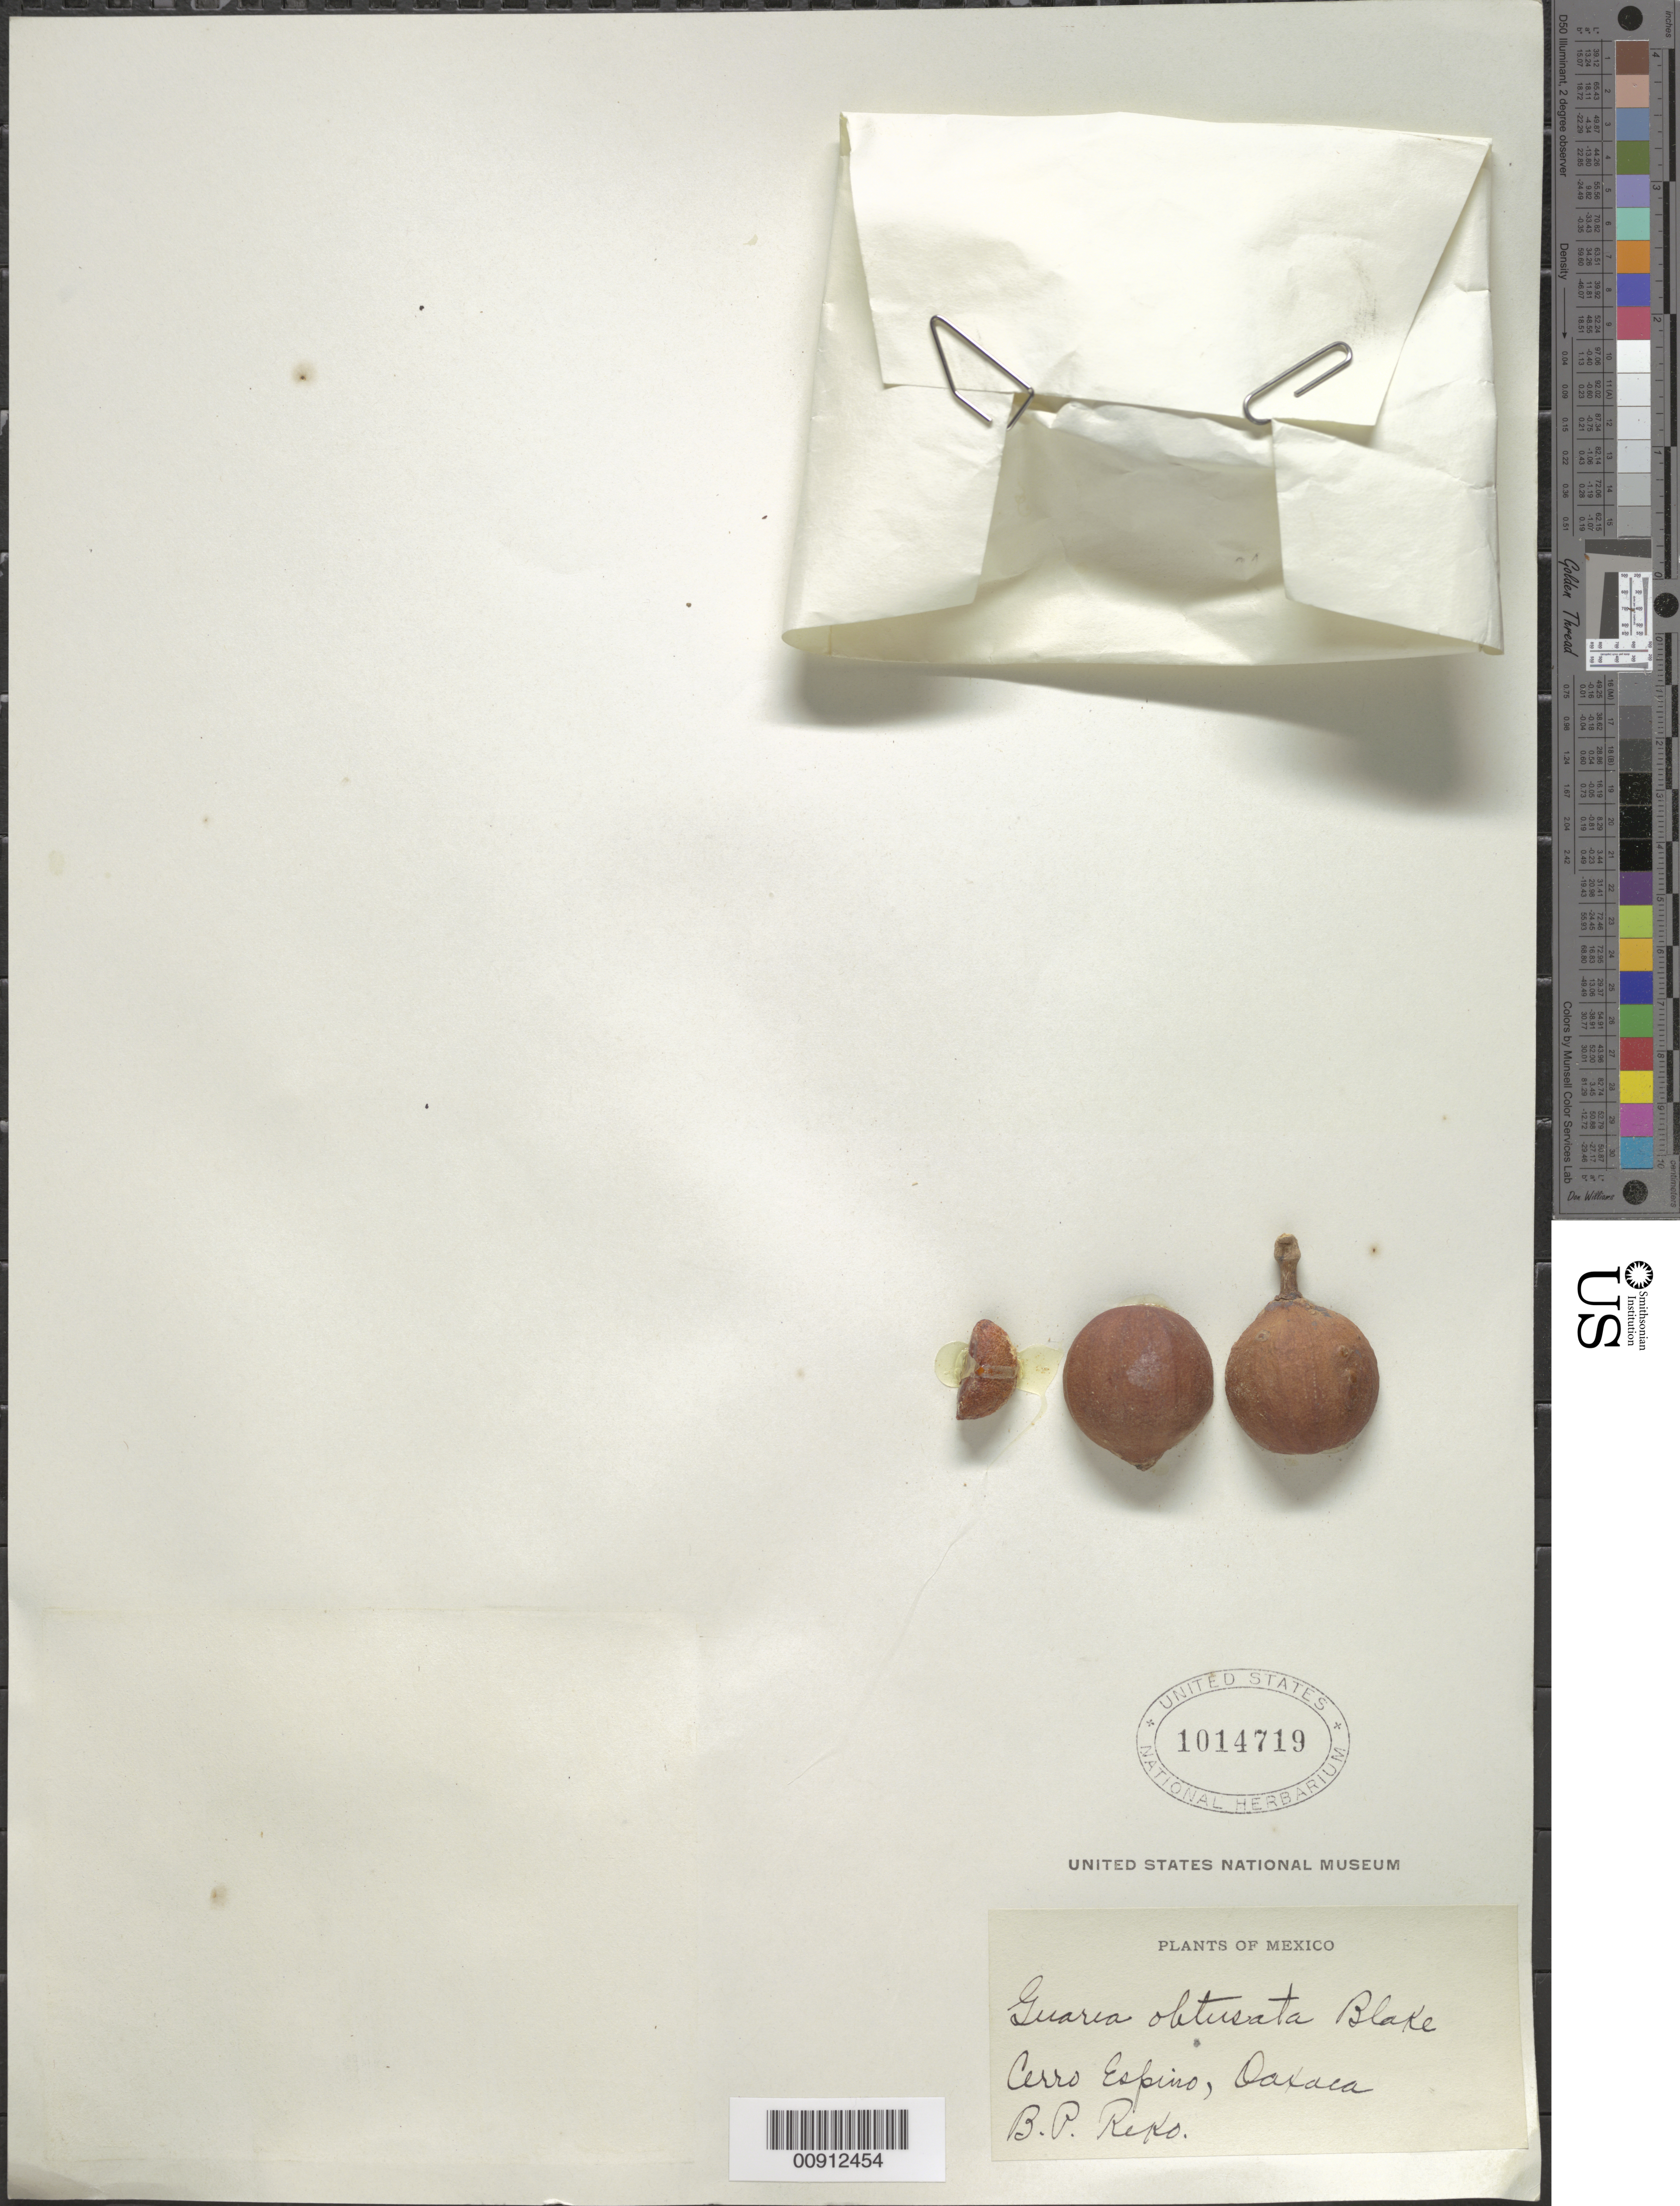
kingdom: Plantae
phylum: Tracheophyta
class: Magnoliopsida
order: Sapindales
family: Meliaceae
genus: Guarea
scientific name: Guarea obtusata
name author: S.F. Blake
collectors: B. P. Reko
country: Mexico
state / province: Oaxaca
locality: Cerro Espino, Oaxaca.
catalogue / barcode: US 1014719